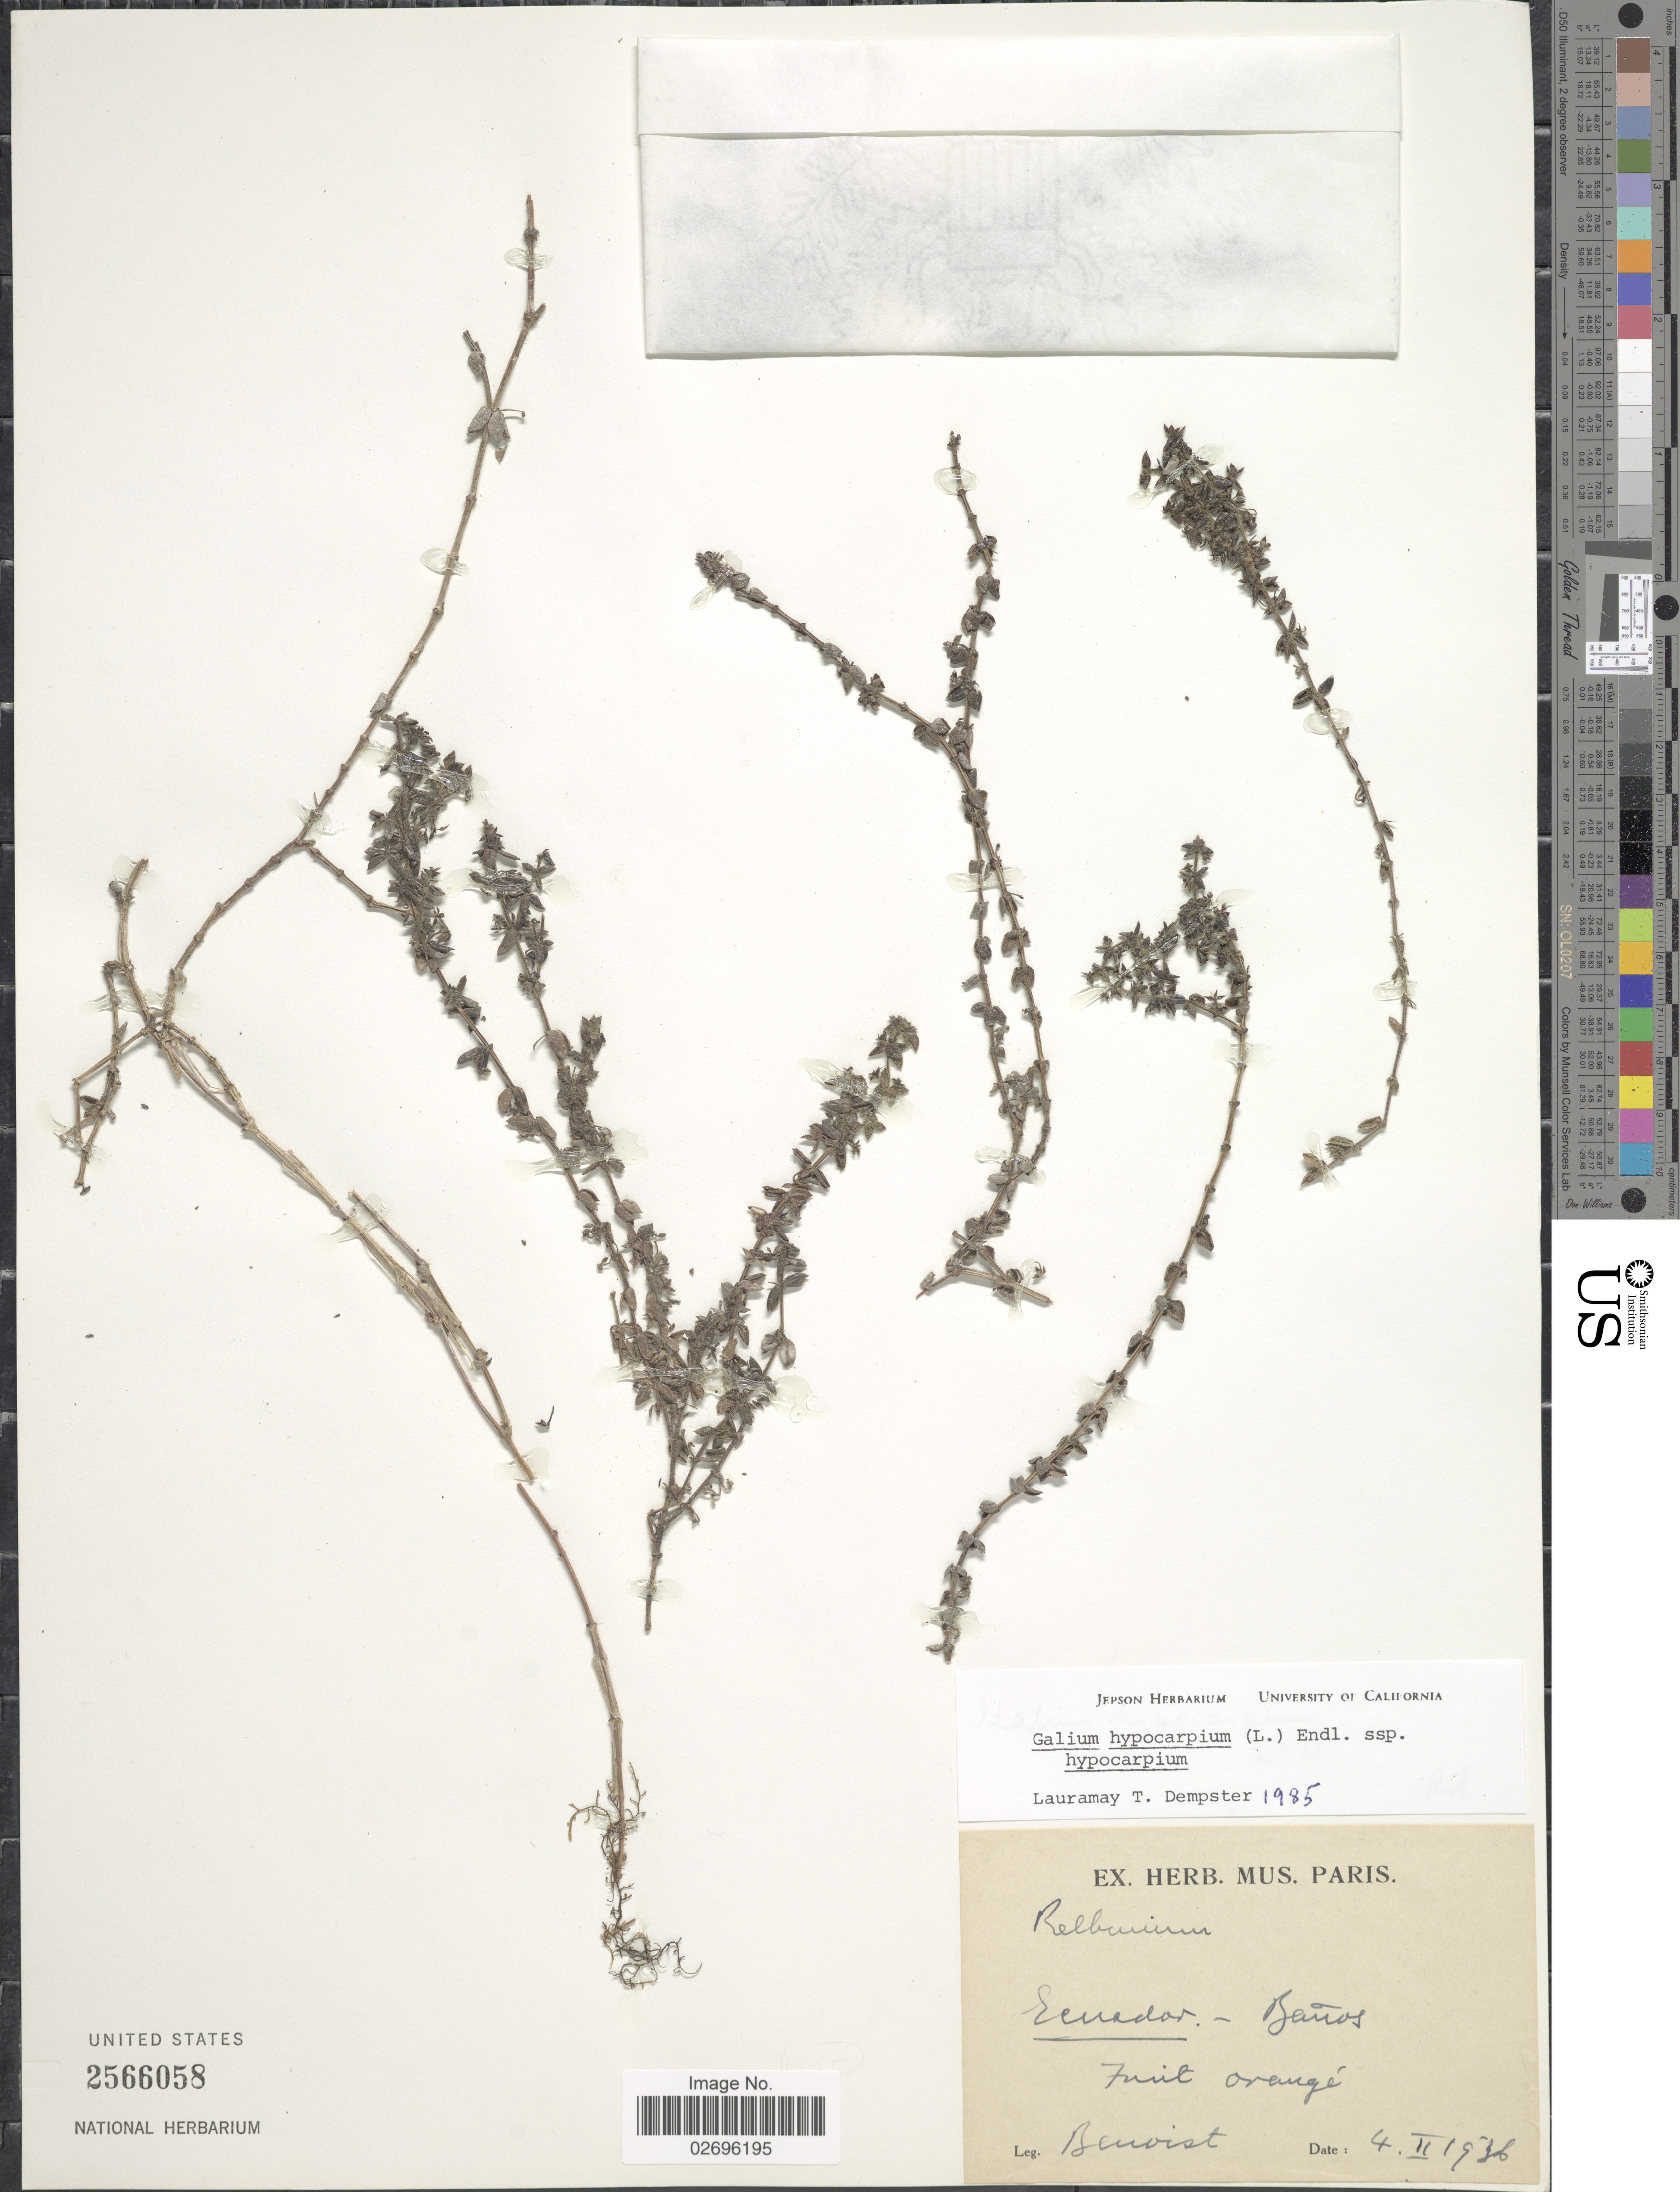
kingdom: Plantae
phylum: Tracheophyta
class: Magnoliopsida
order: Gentianales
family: Rubiaceae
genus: Galium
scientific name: Galium hypocarpium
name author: (L.) Endl. ex Griseb.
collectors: -- Benoist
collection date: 1936-02-04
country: Ecuador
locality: Baños.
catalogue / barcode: US 2566058